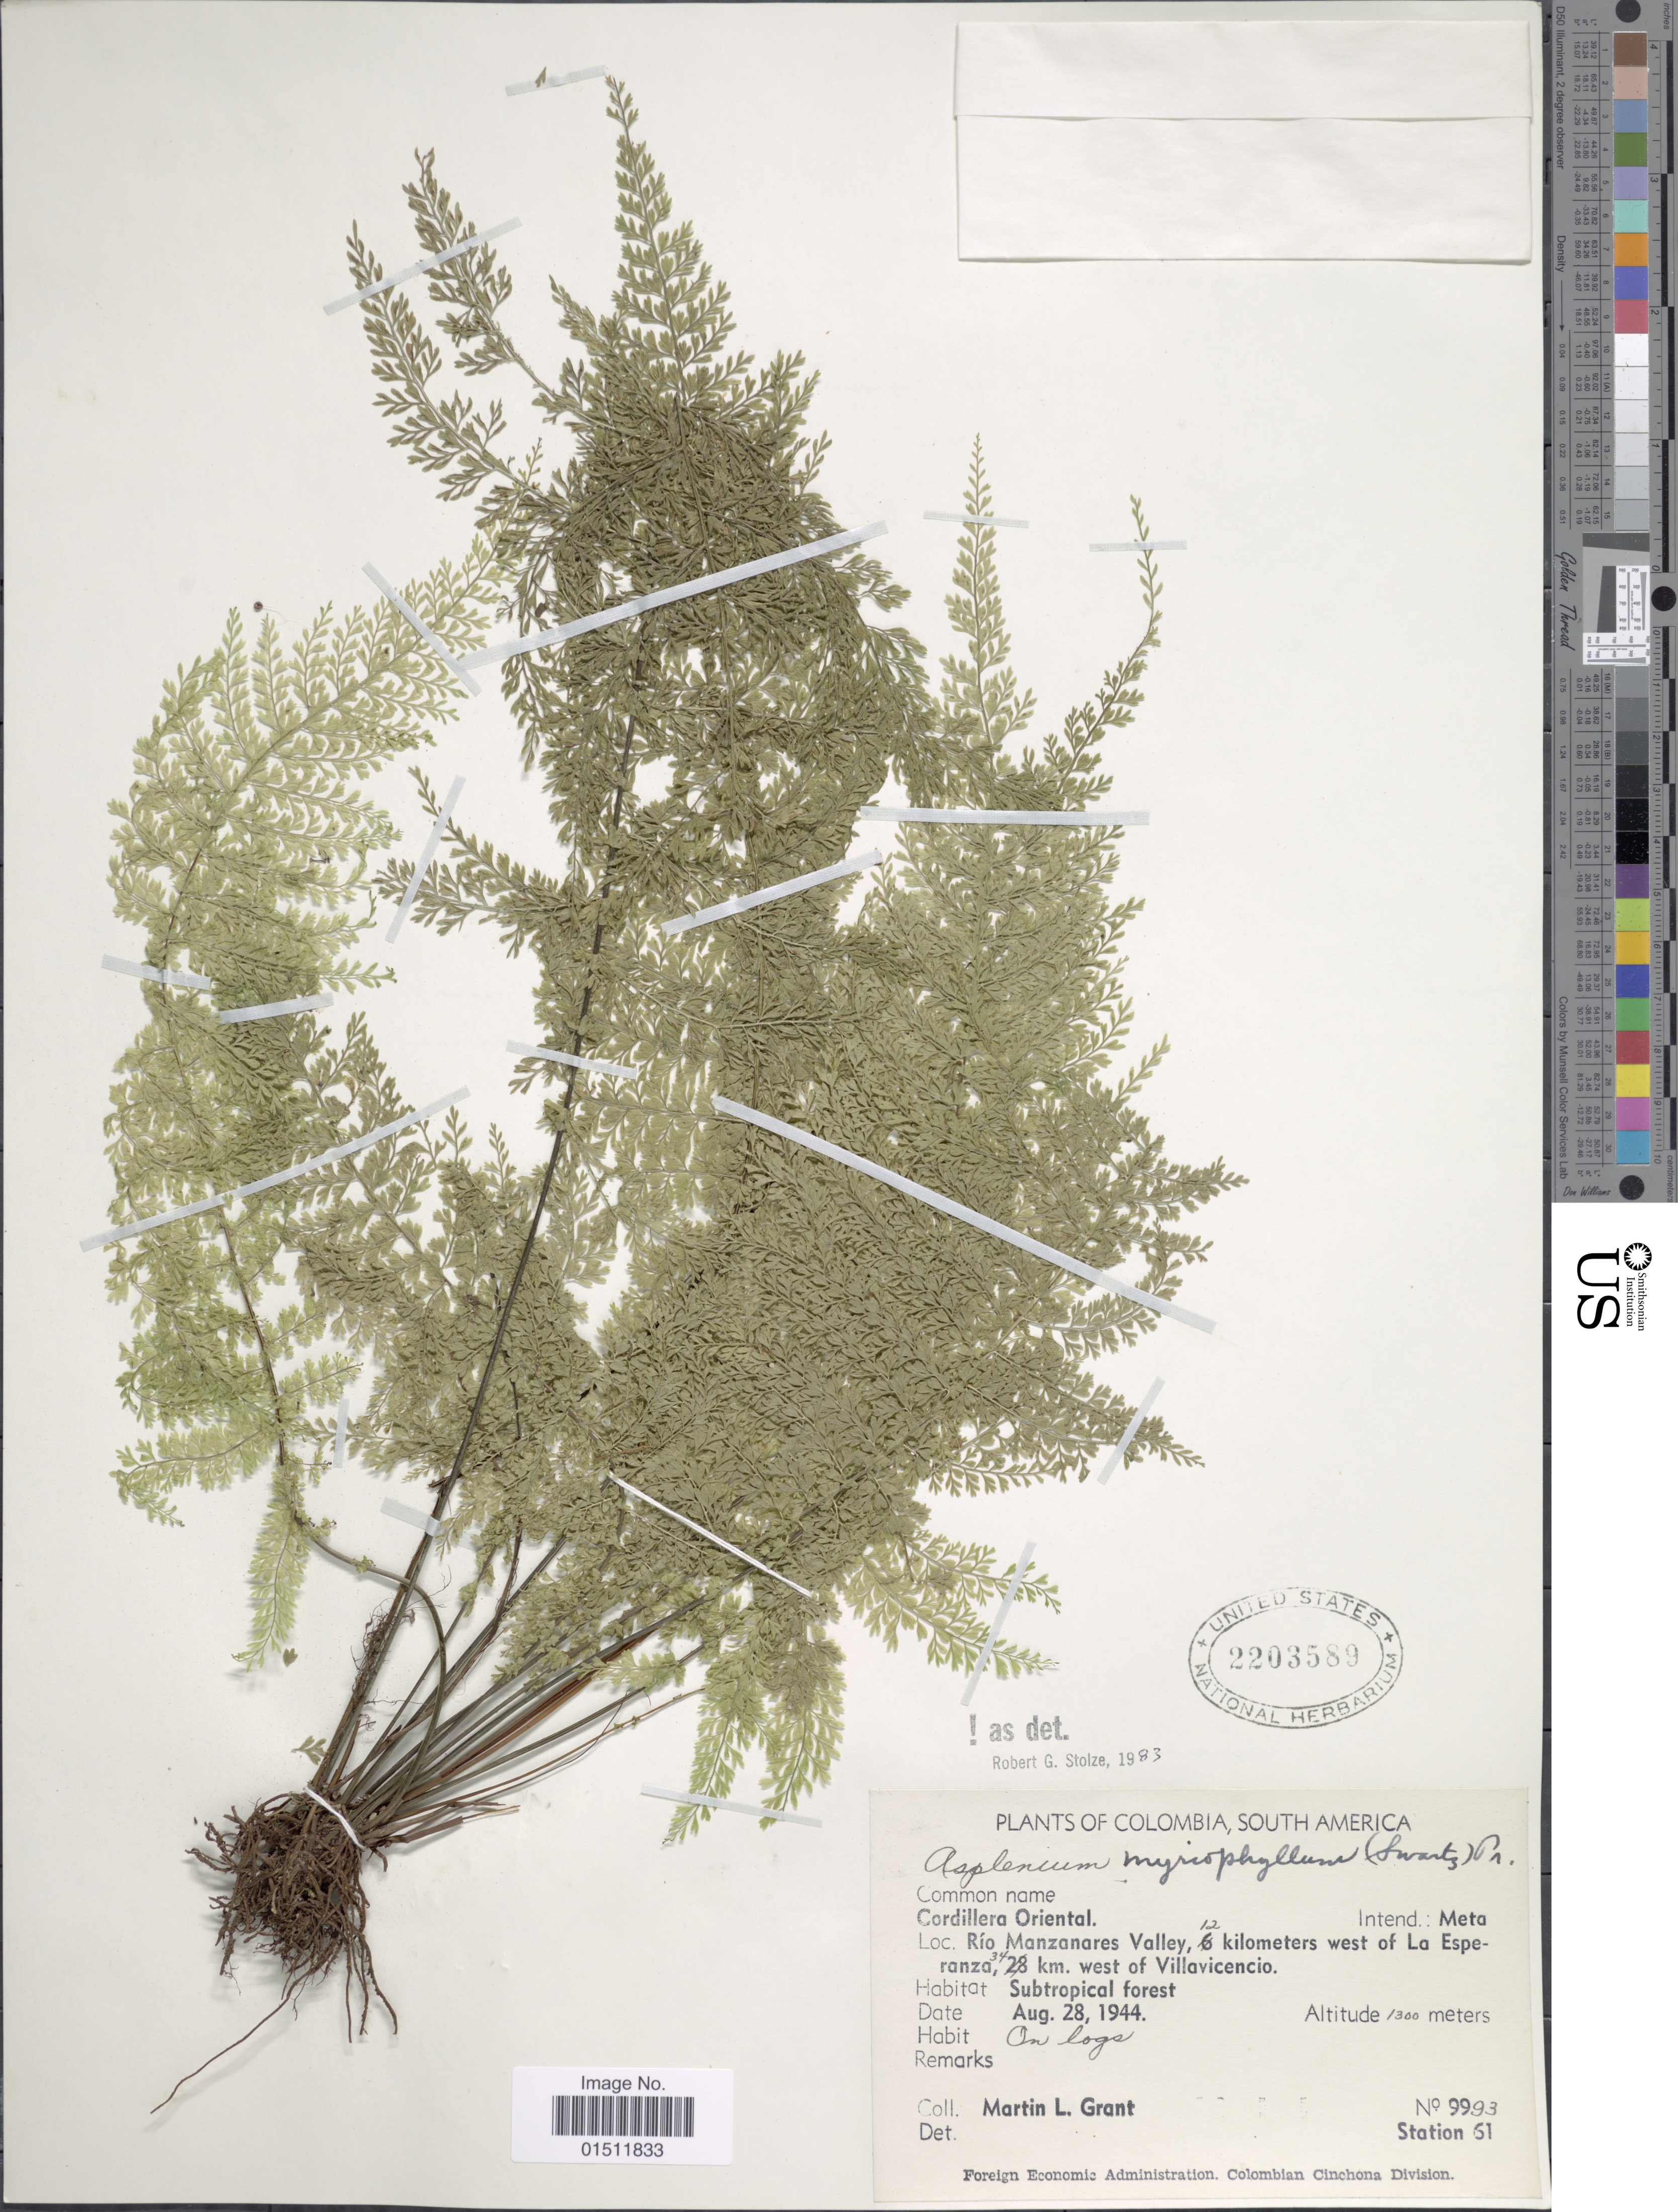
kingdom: Plantae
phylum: Tracheophyta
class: Polypodiopsida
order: Polypodiales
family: Aspleniaceae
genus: Asplenium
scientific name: Asplenium myriophyllum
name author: (Sw.) C. Presl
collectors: M. L. Grant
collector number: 9993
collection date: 1944-08-28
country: Colombia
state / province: Meta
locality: Colombia, South America, Cordillera Oriental, Rio Manzanares Valley, 12 kilometers west of La Esperanza, 34 km west of Villavicencio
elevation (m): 1300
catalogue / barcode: US 2203589